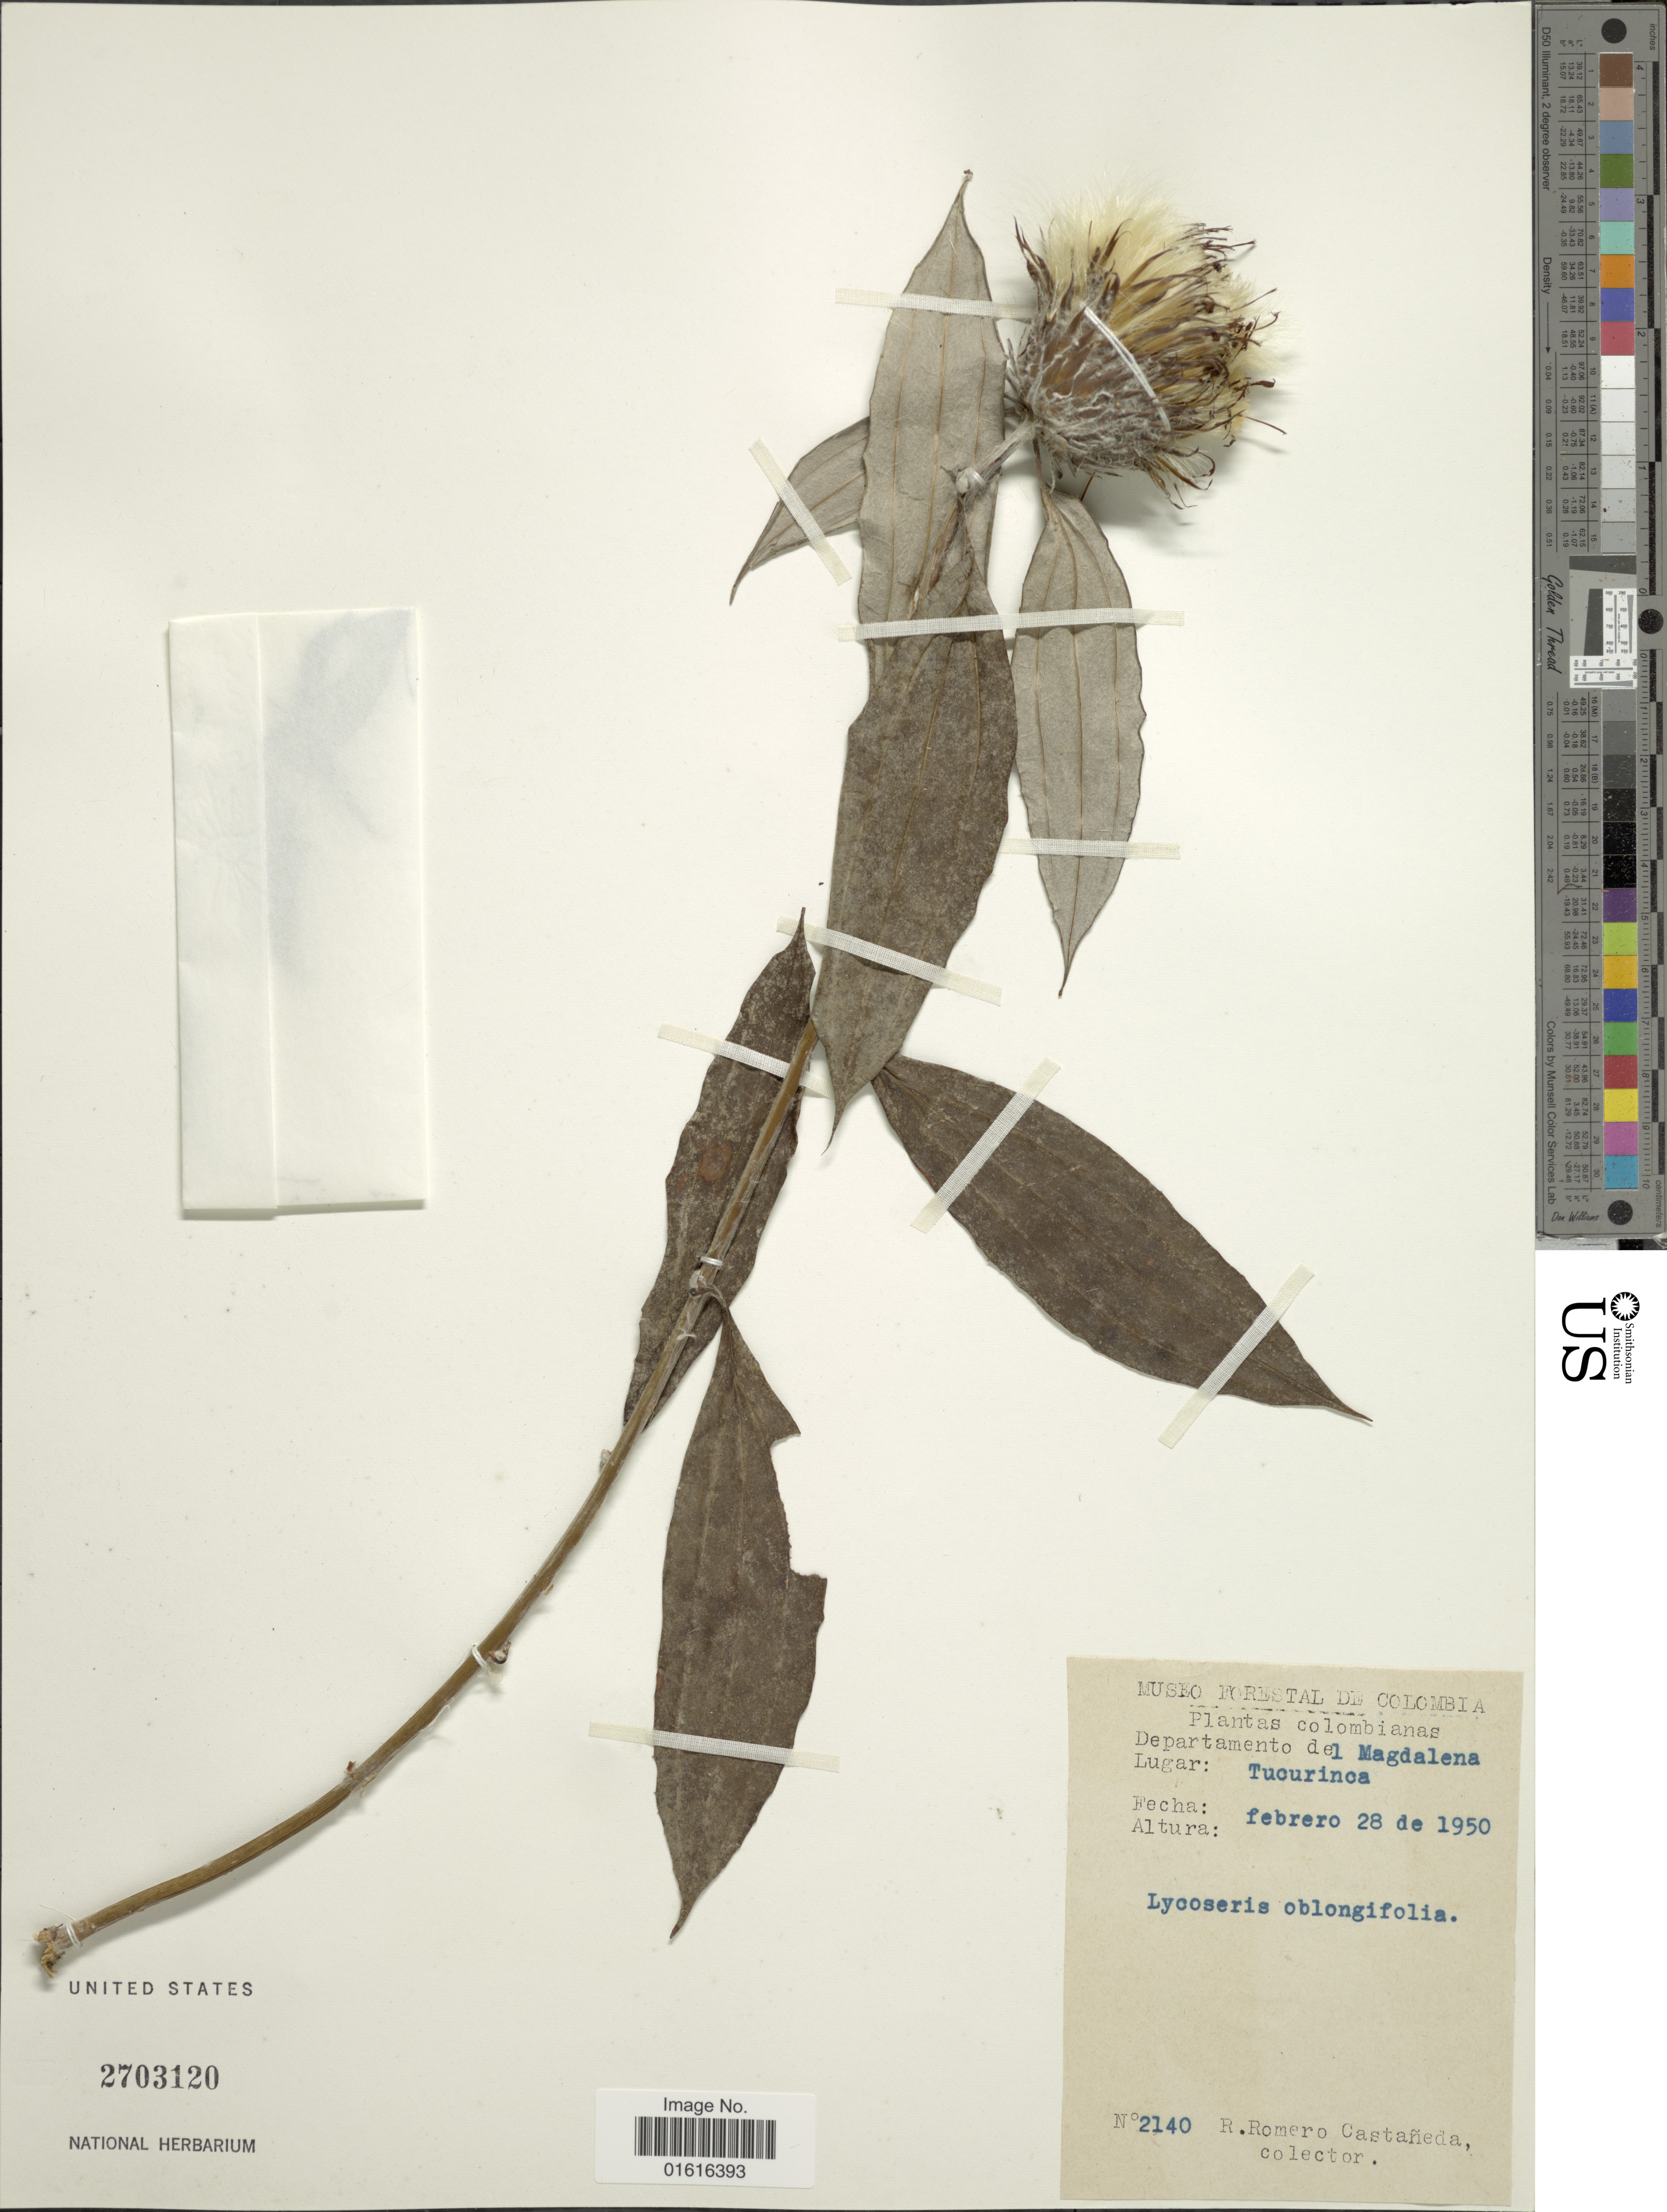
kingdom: Plantae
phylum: Tracheophyta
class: Magnoliopsida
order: Asterales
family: Asteraceae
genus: Lycoseris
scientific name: Lycoseris triplinervia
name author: Less.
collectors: R. Romero Castañeda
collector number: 2140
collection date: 1950-02-28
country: Colombia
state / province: Magdalena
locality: Tucurinca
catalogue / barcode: US 2703120